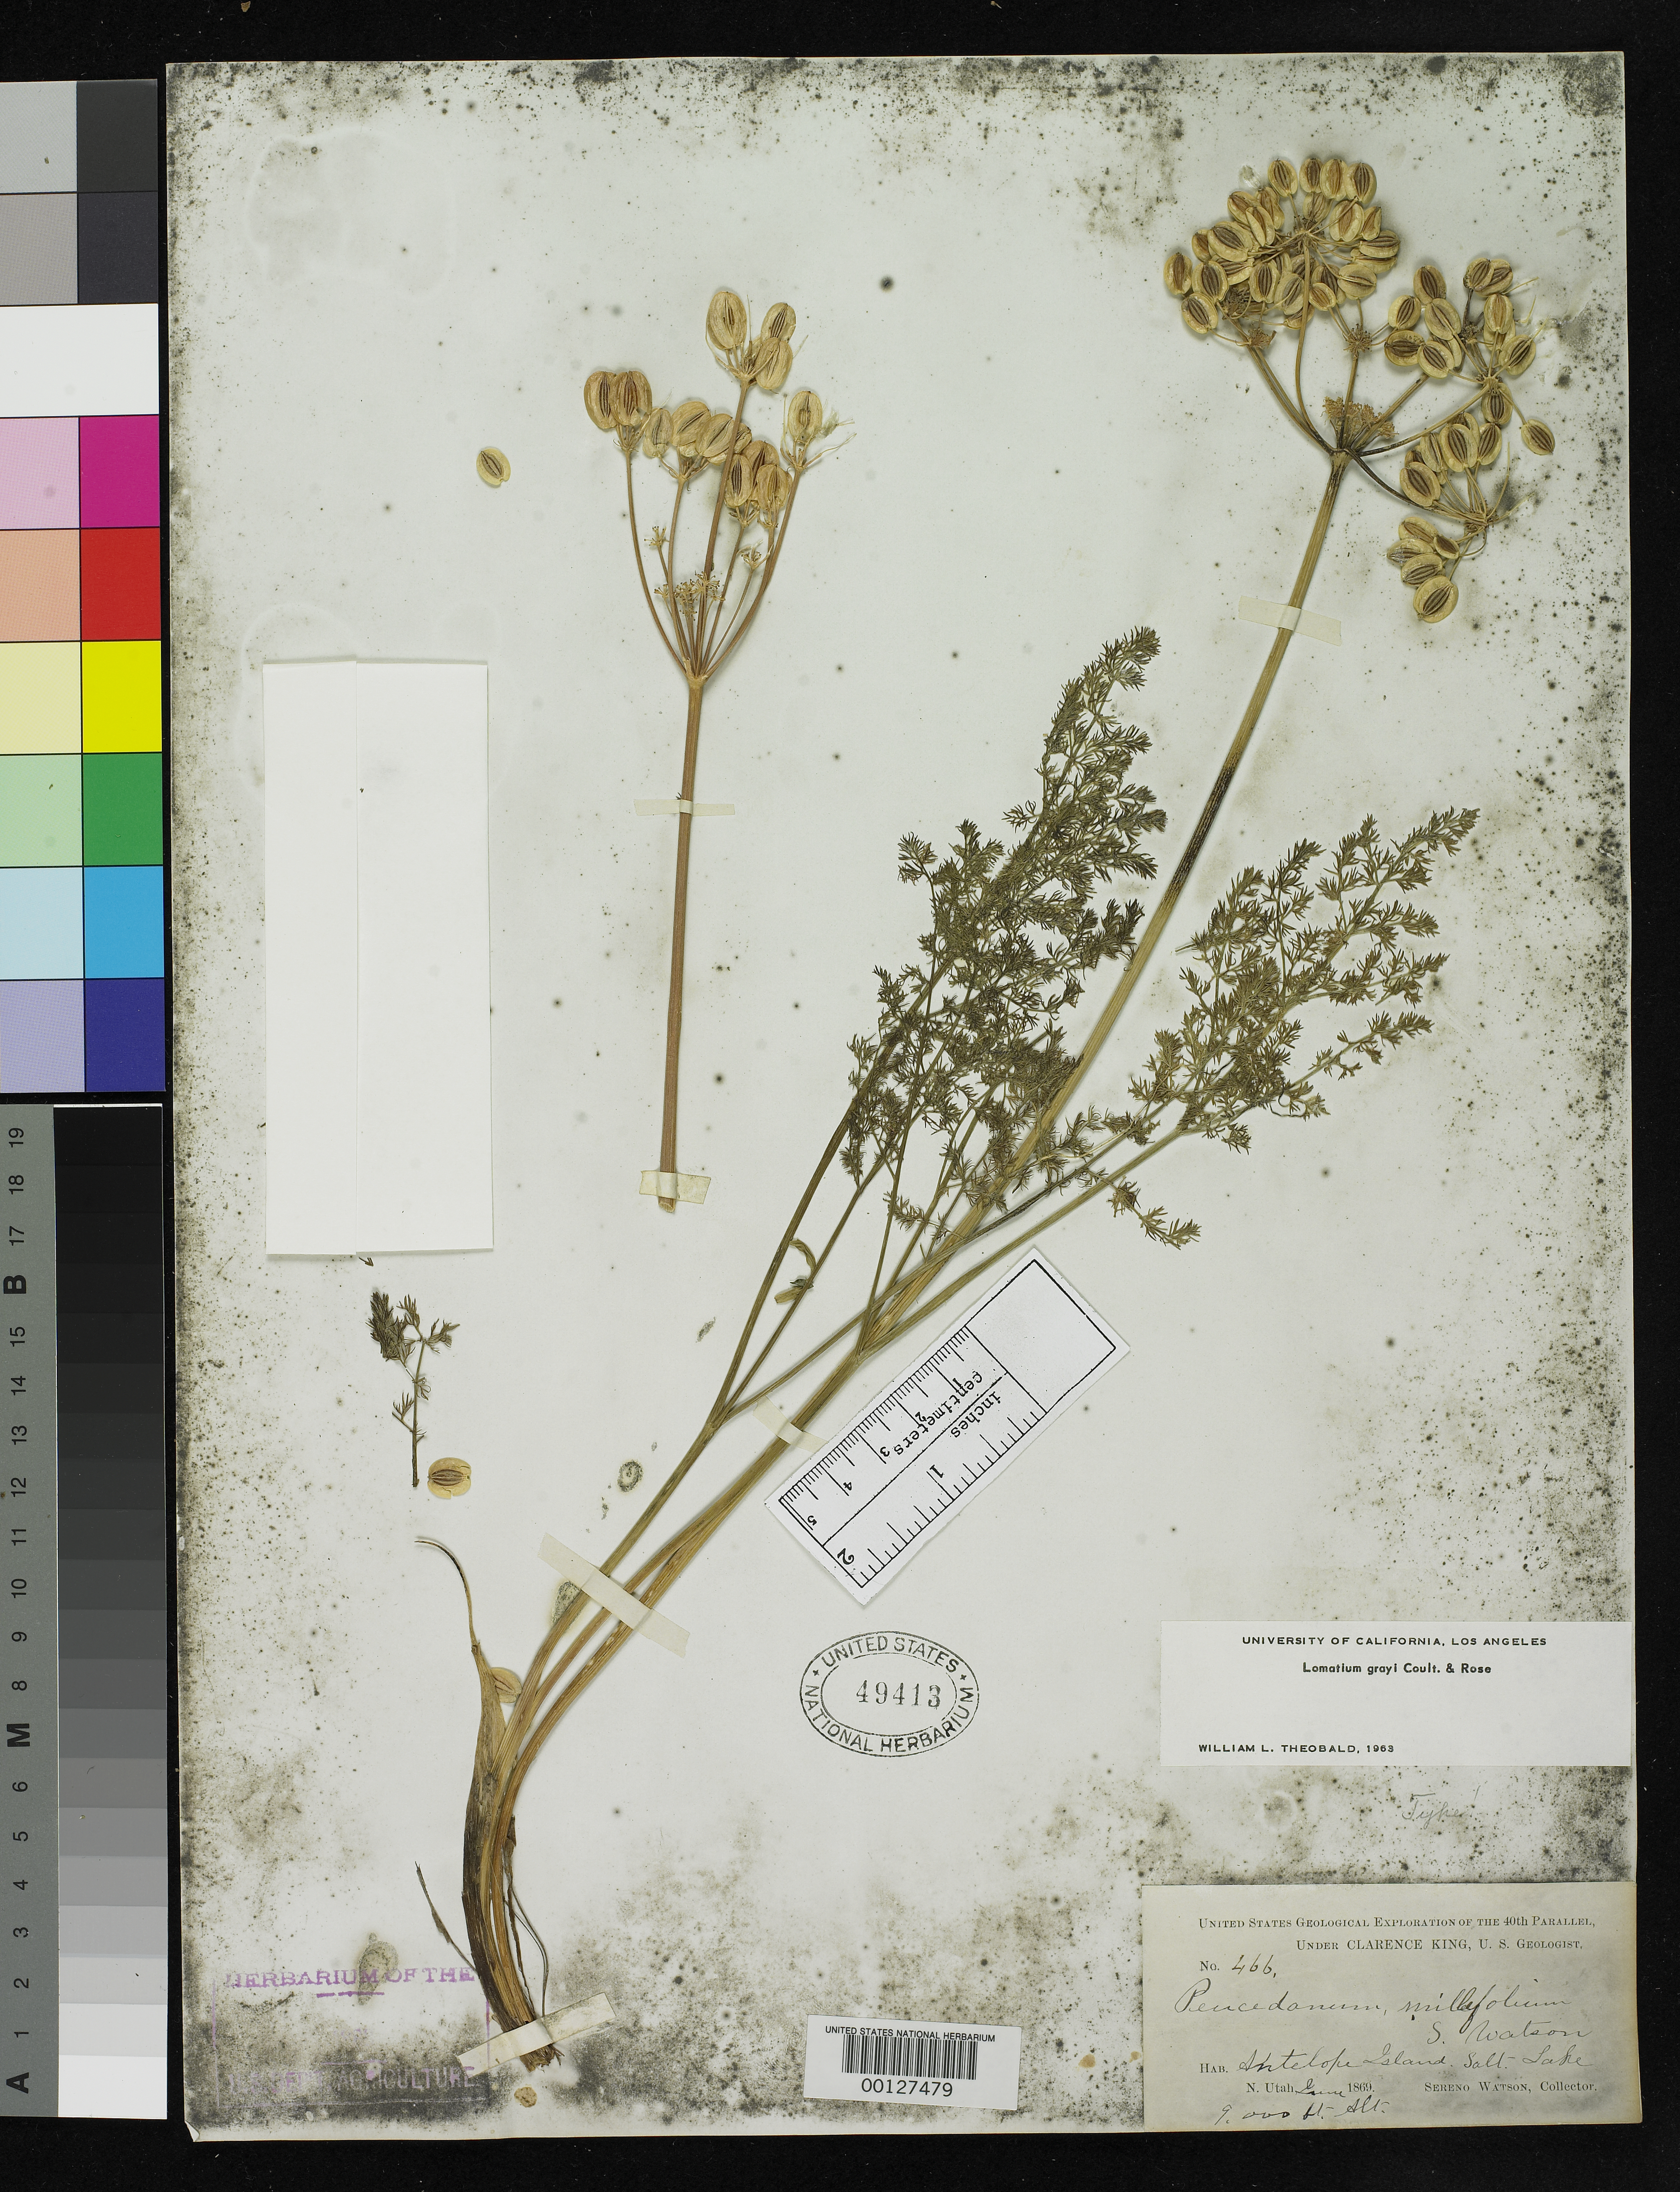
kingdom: Plantae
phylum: Tracheophyta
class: Magnoliopsida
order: Apiales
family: Apiaceae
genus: Peucedanum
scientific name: Peucedanum millefolium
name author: S. Watson in C. King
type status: Holotype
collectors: S. Watson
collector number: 466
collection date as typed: Jun 1869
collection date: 1869-06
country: United States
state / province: Utah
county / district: Davis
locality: Antelope Island, Salt Lake.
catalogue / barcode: US 49413